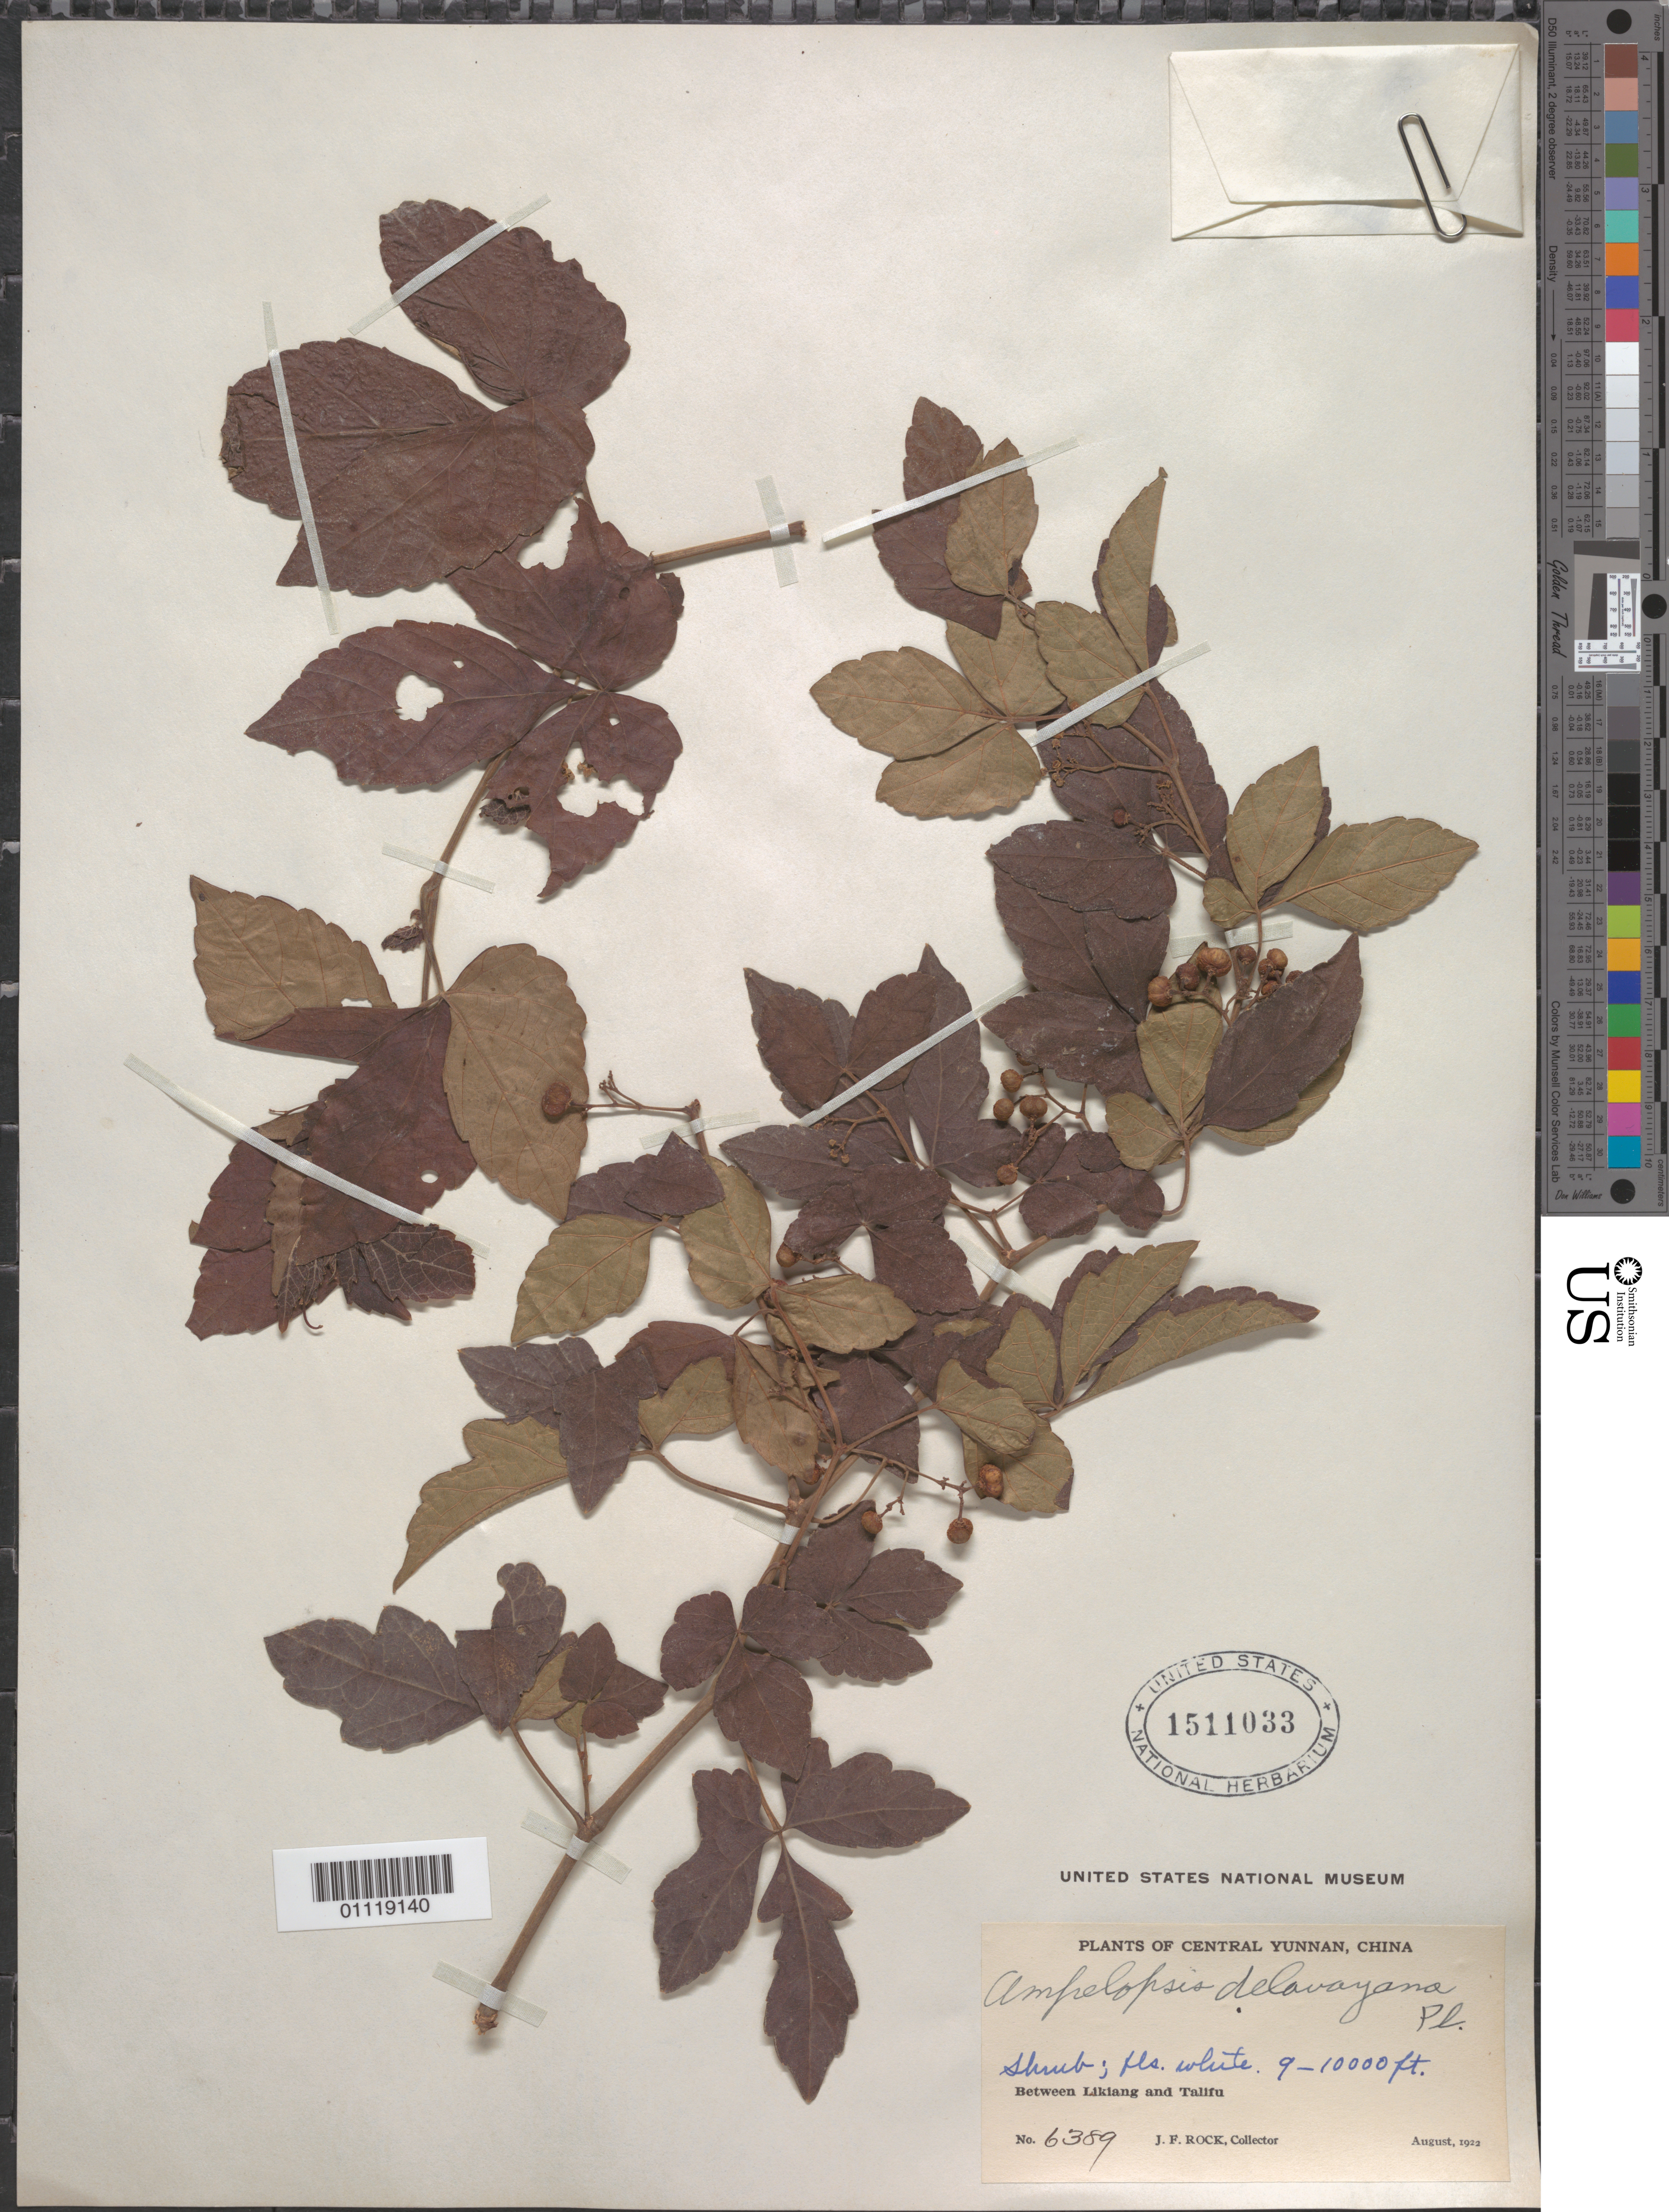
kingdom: Plantae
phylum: Tracheophyta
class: Magnoliopsida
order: Vitales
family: Vitaceae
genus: Ampelopsis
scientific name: Ampelopsis delavayana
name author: Planch.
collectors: J. F. Rock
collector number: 6389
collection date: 1922-08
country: China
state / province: Yunnan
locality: Between Likiang and Talifu.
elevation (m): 3048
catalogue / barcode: US 1511033